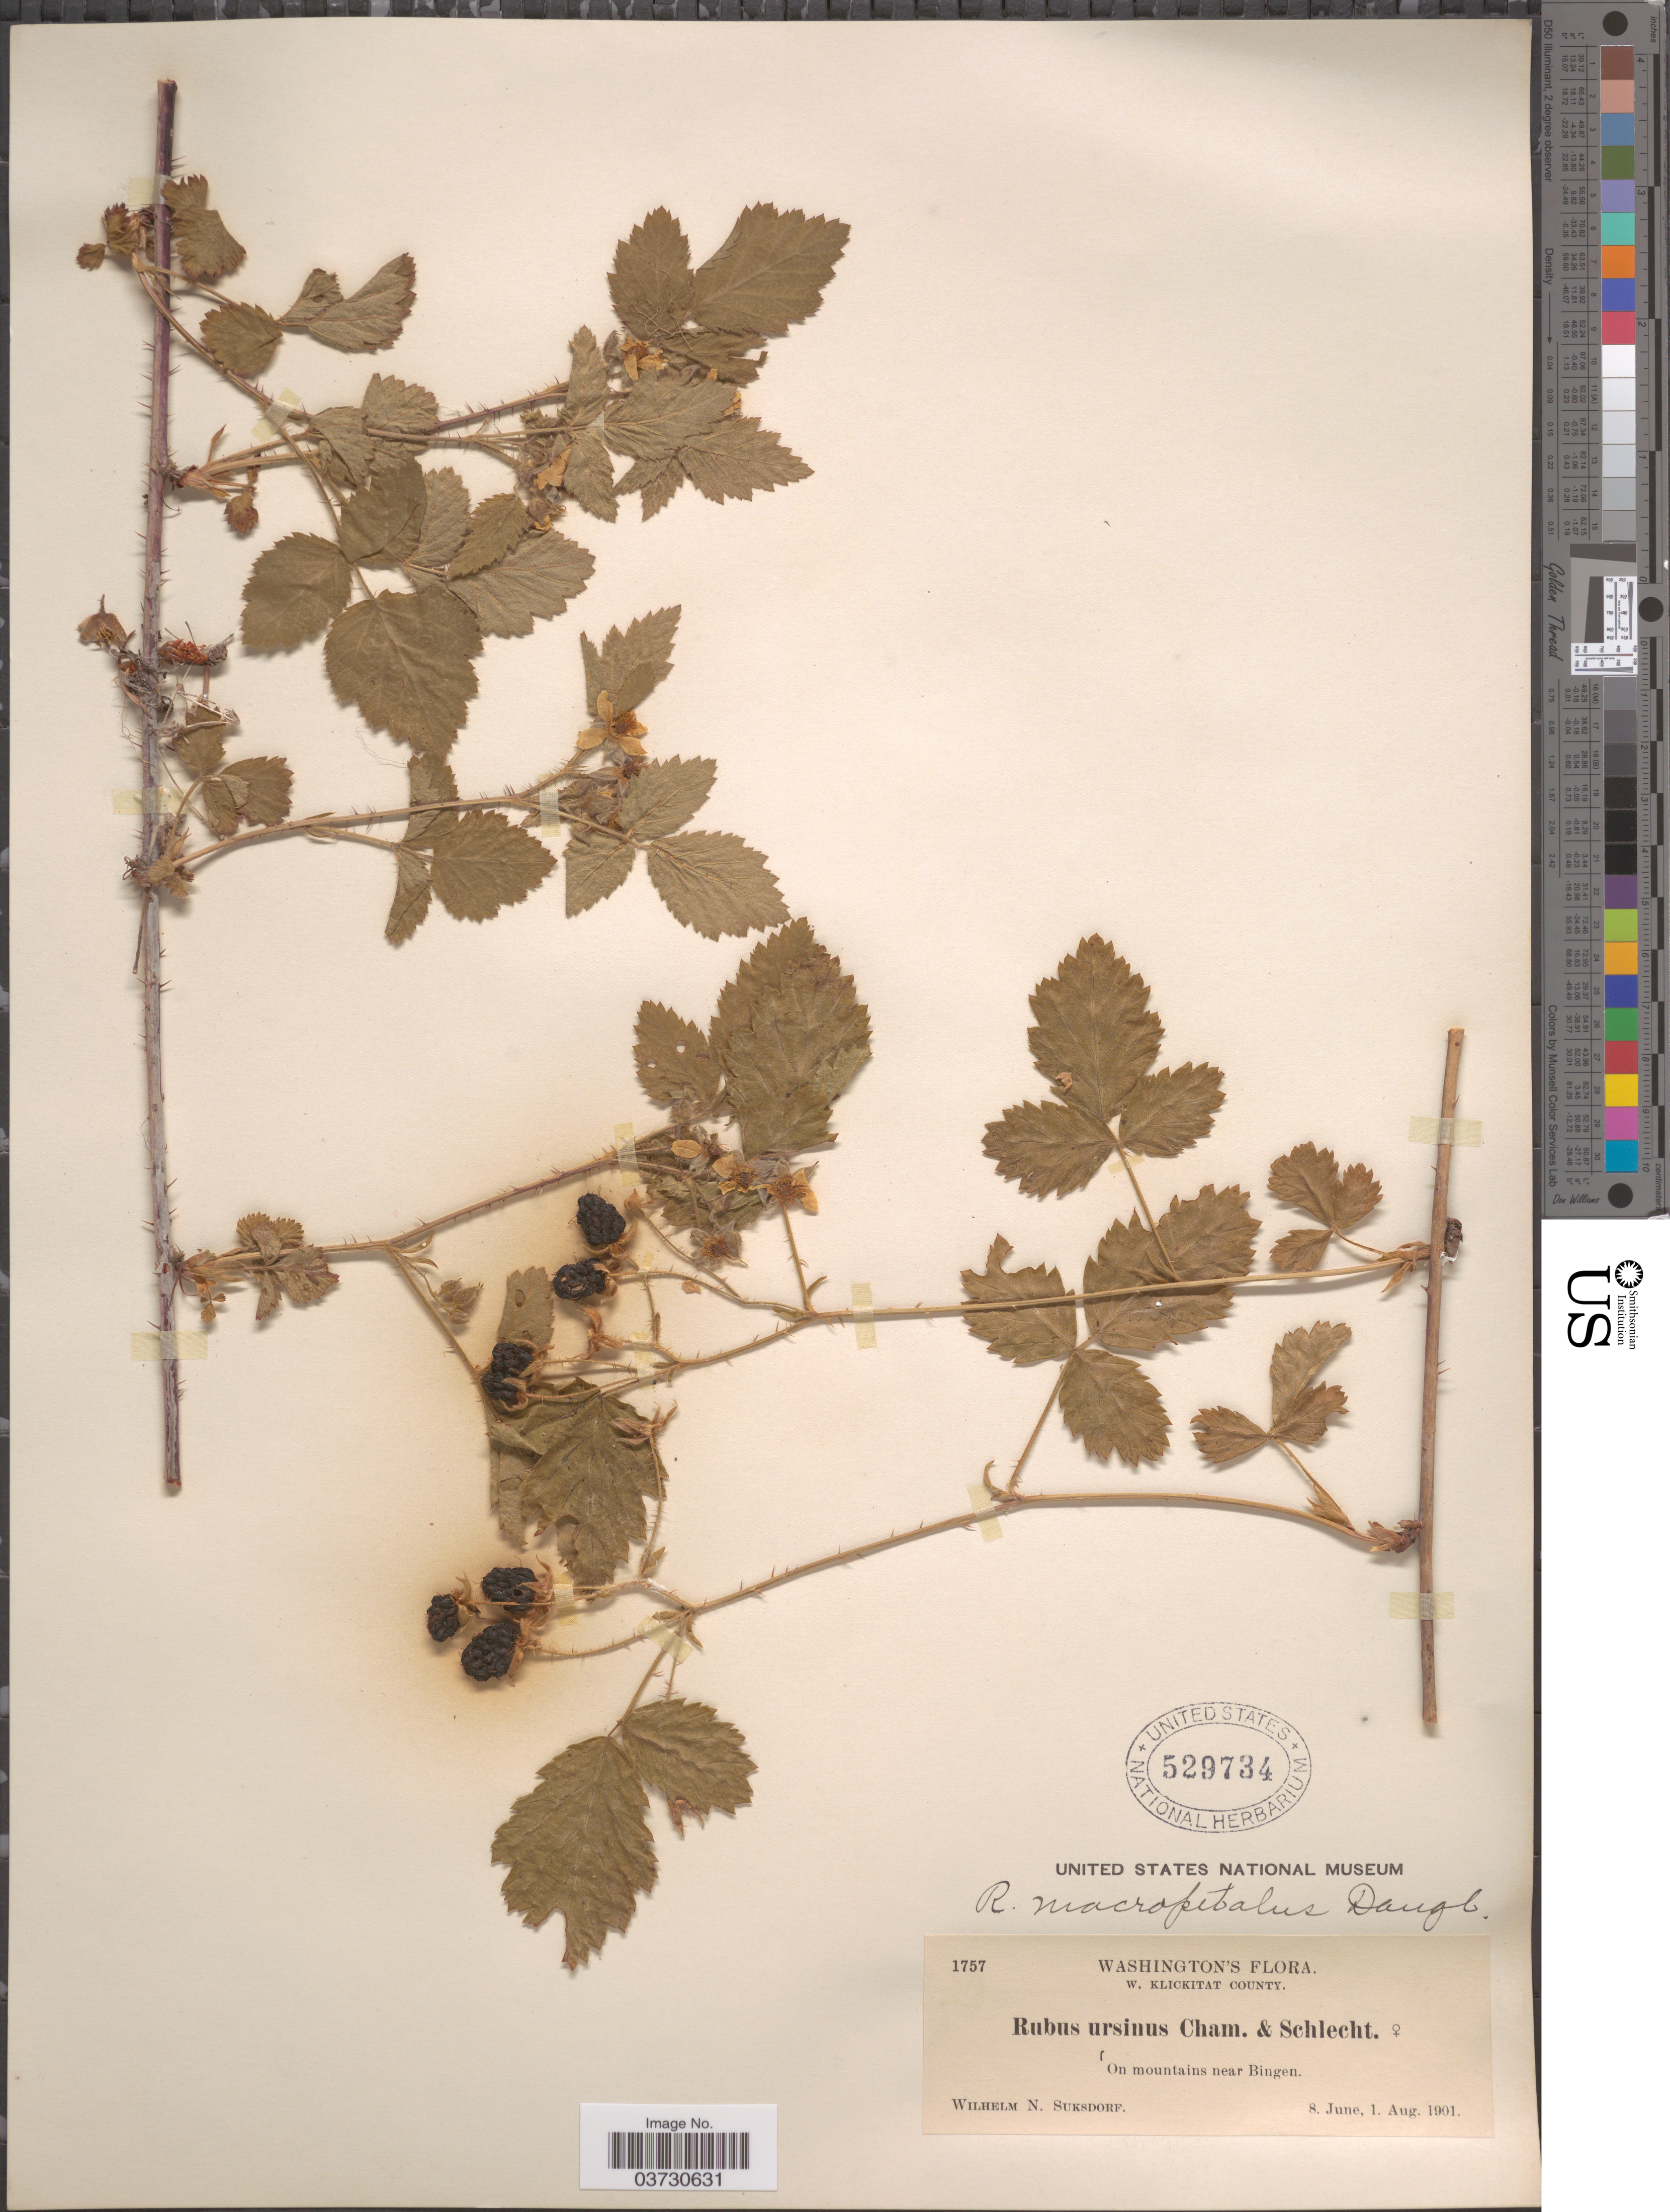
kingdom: Plantae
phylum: Tracheophyta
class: Magnoliopsida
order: Rosales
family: Rosaceae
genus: Rubus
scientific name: Rubus macropetalus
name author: Douglas ex Hook.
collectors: W. N. Suksdorf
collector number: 1757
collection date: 1901-06-08/1901-08-01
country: United States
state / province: Washington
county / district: Klickitat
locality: W. Klickitat County. On mountains near Bingen.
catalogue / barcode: US 529734